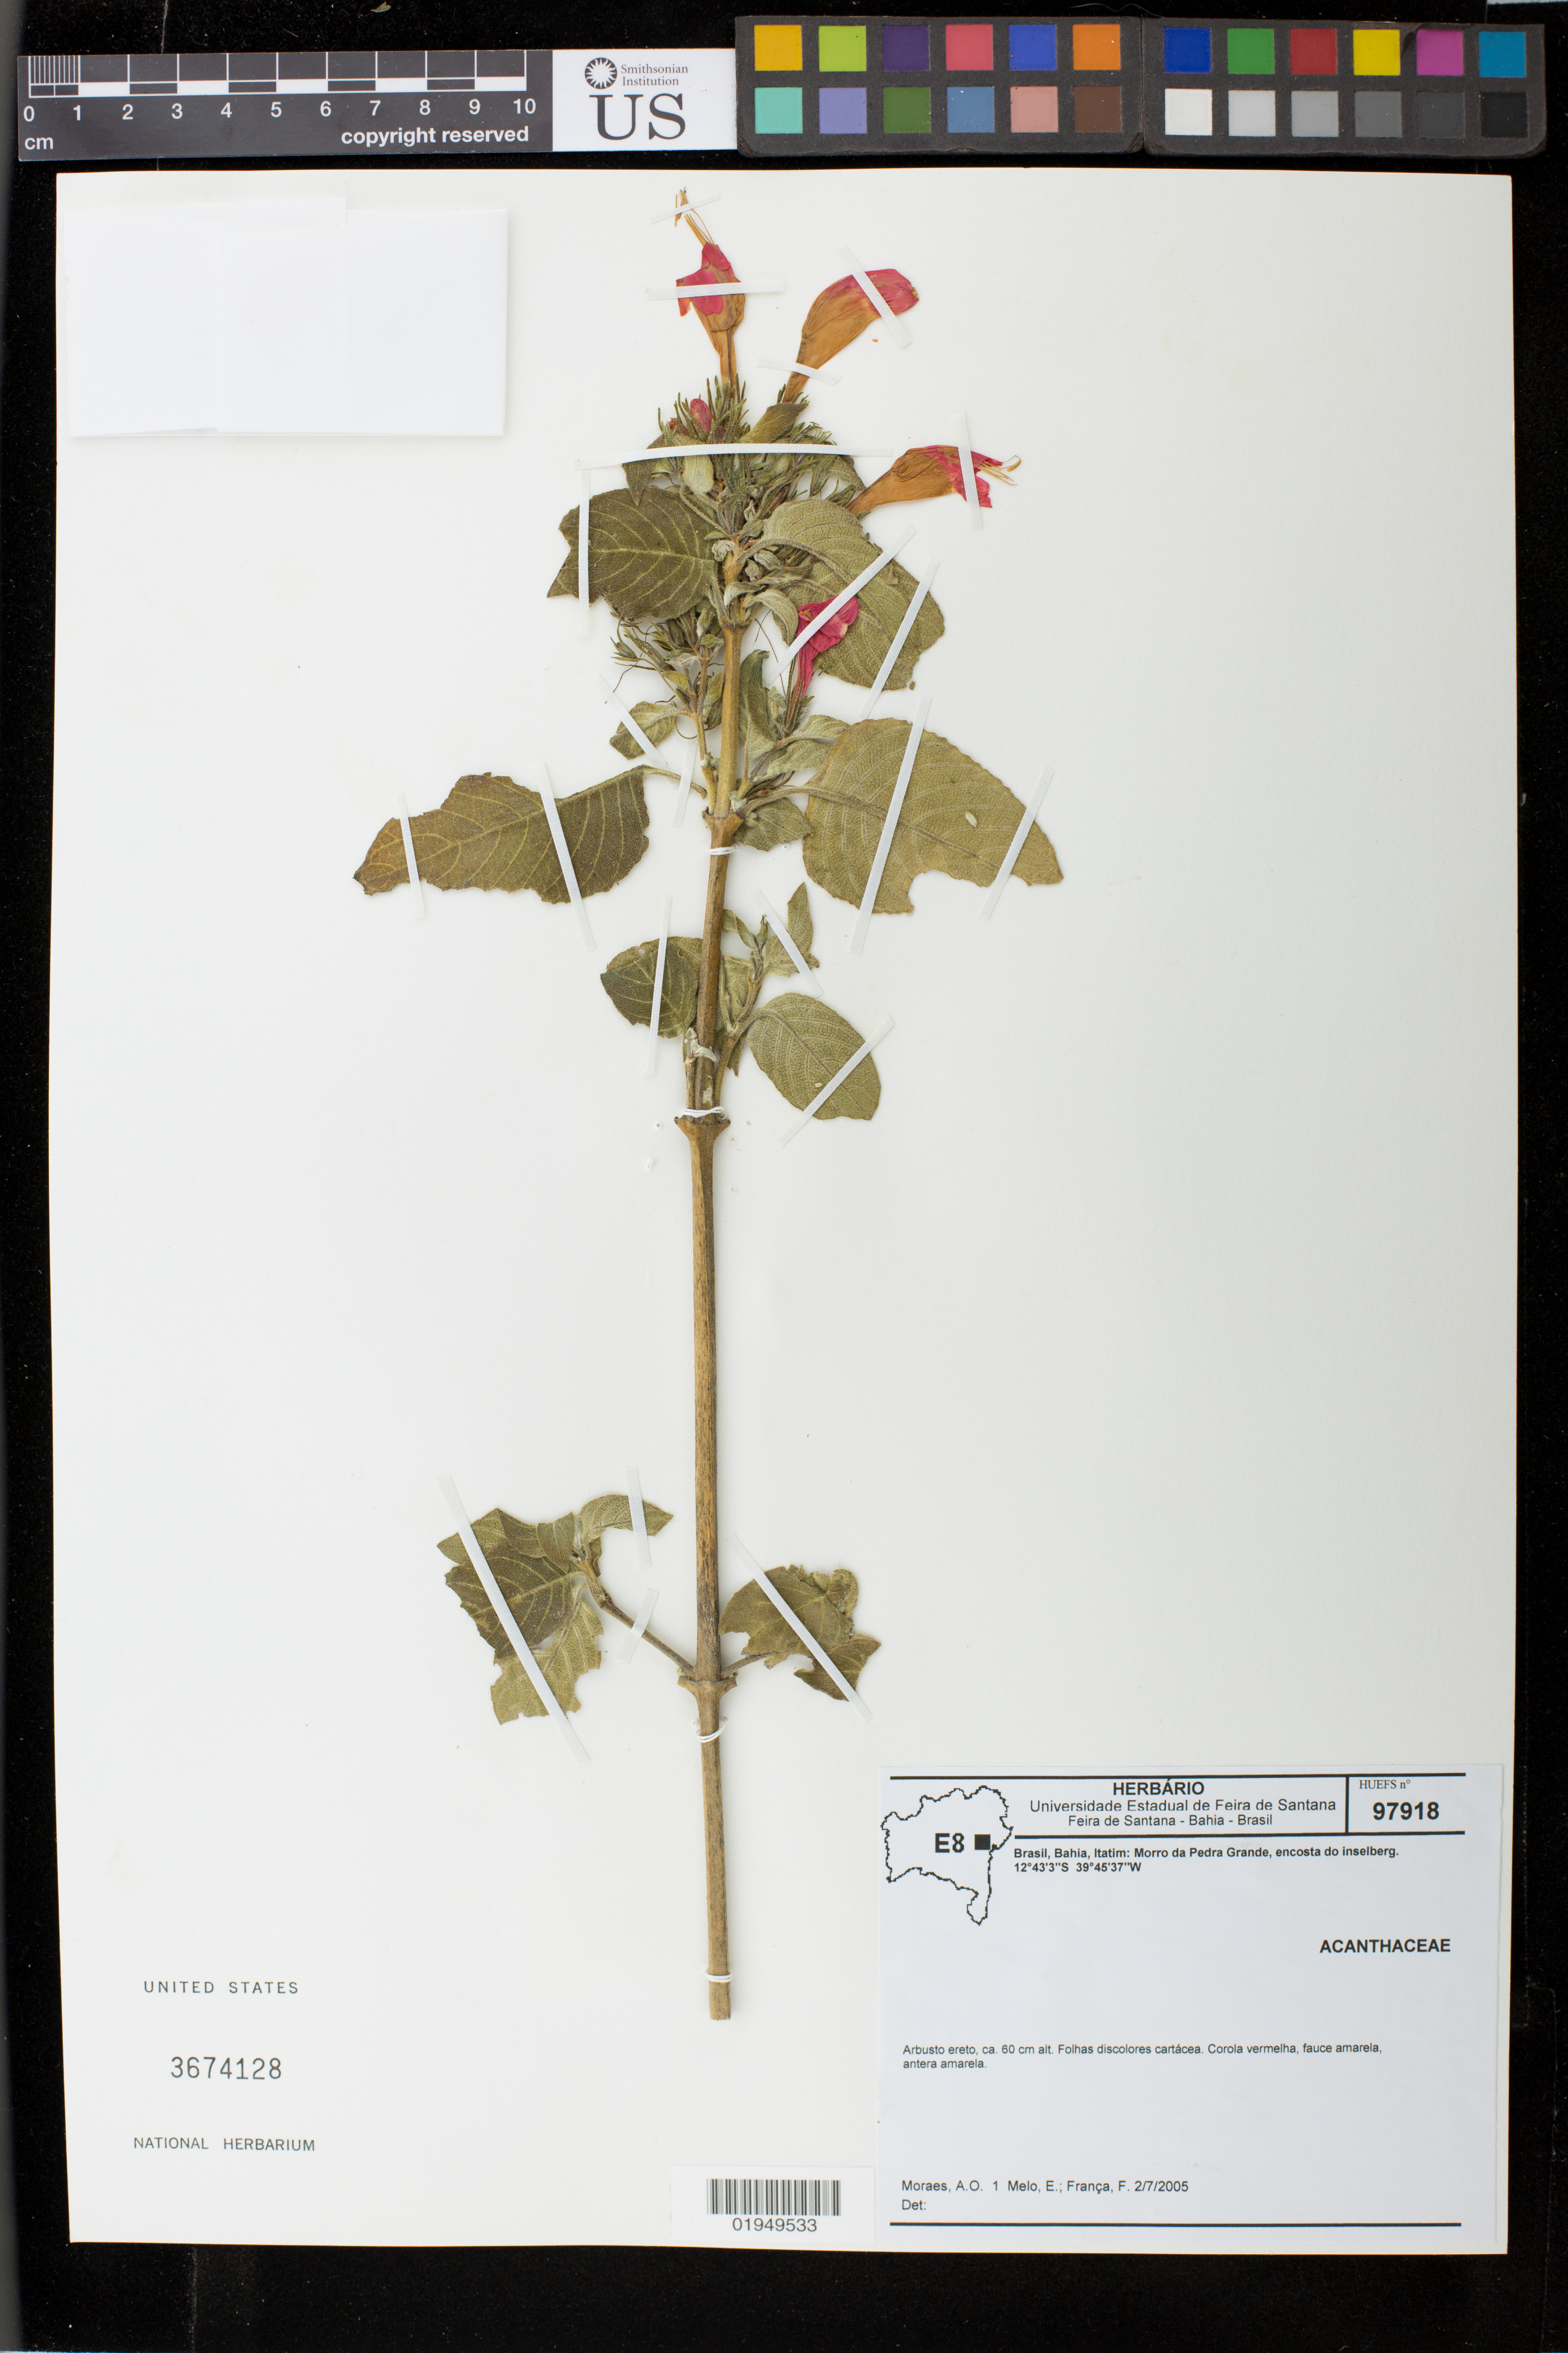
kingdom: Plantae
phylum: Tracheophyta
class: Magnoliopsida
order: Lamiales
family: Acanthaceae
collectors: A. Moraes, E. Melo & F. França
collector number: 1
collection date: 2005-07-02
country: Brazil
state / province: Bahia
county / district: Itatim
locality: Morro da Pedra Grande, encosta do inselberg.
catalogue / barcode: US 3674128